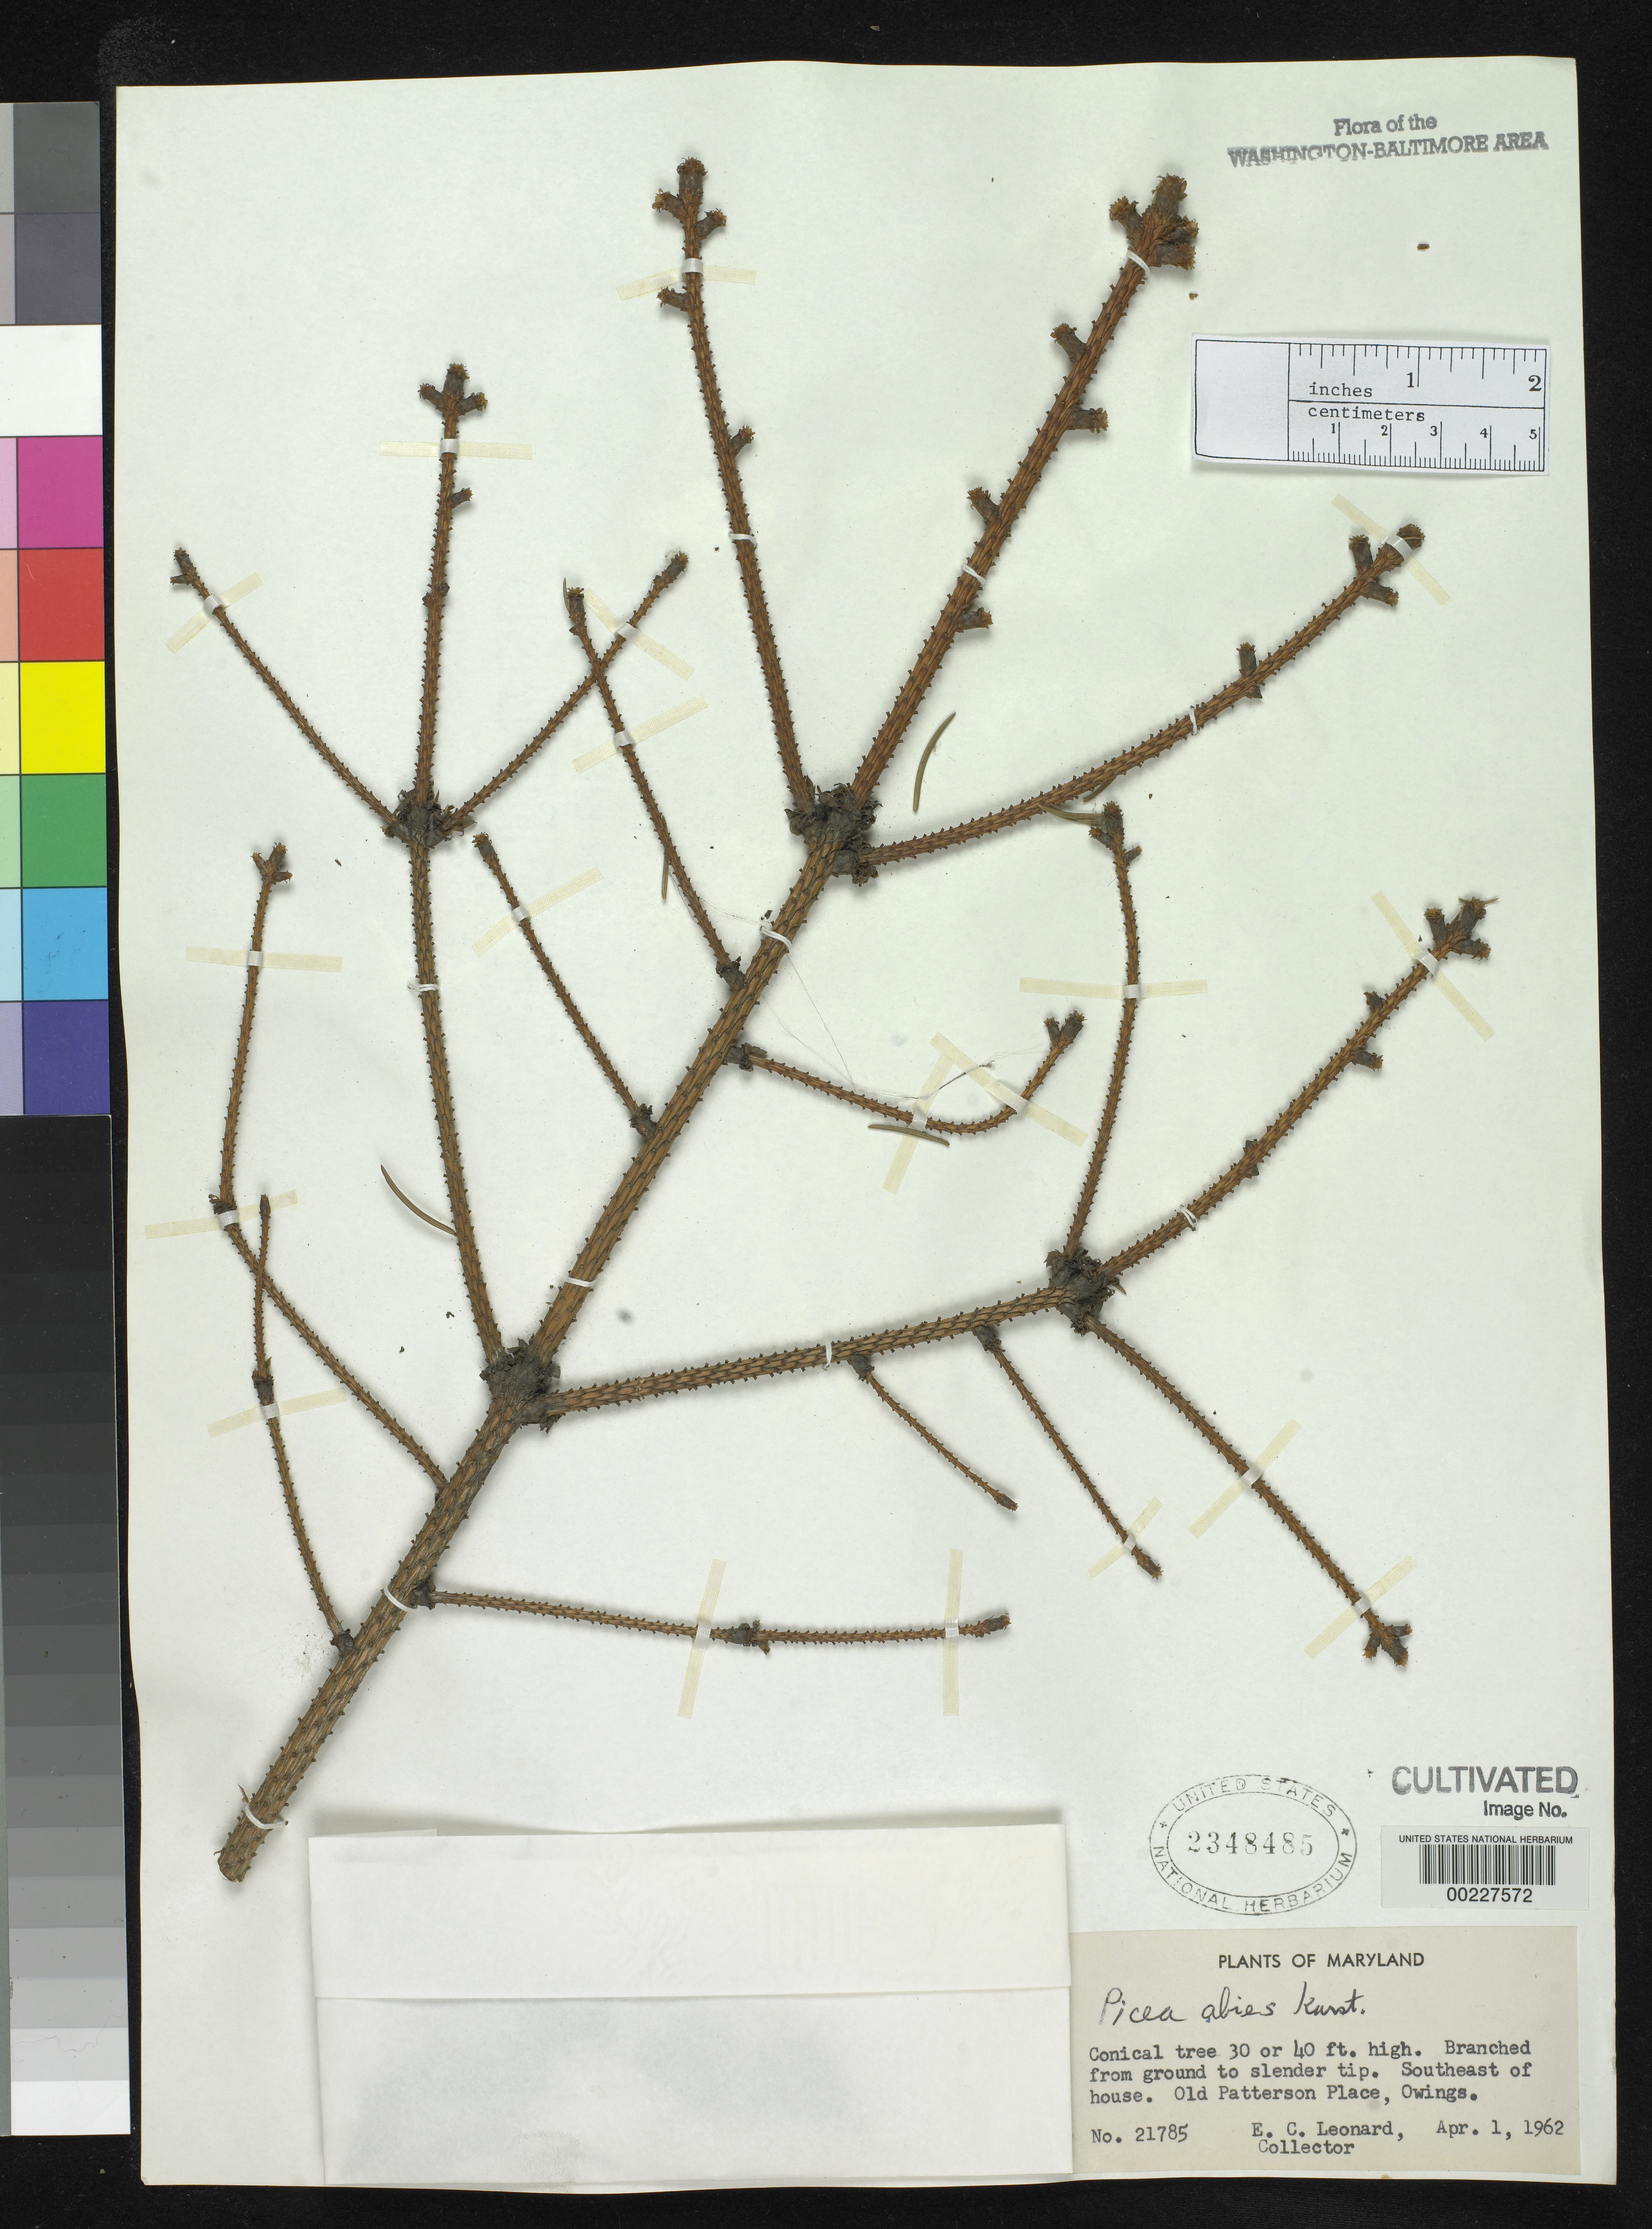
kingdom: Plantae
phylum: Tracheophyta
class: Pinopsida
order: Pinales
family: Pinaceae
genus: Picea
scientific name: Picea abies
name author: (L.) H. Karst.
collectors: E. C. Leonard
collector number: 21785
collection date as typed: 01 Apr 1962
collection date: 1962-04-01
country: United States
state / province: Maryland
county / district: Calvert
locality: Owings, Old Patterson place, SE corner of house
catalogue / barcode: US 2348485